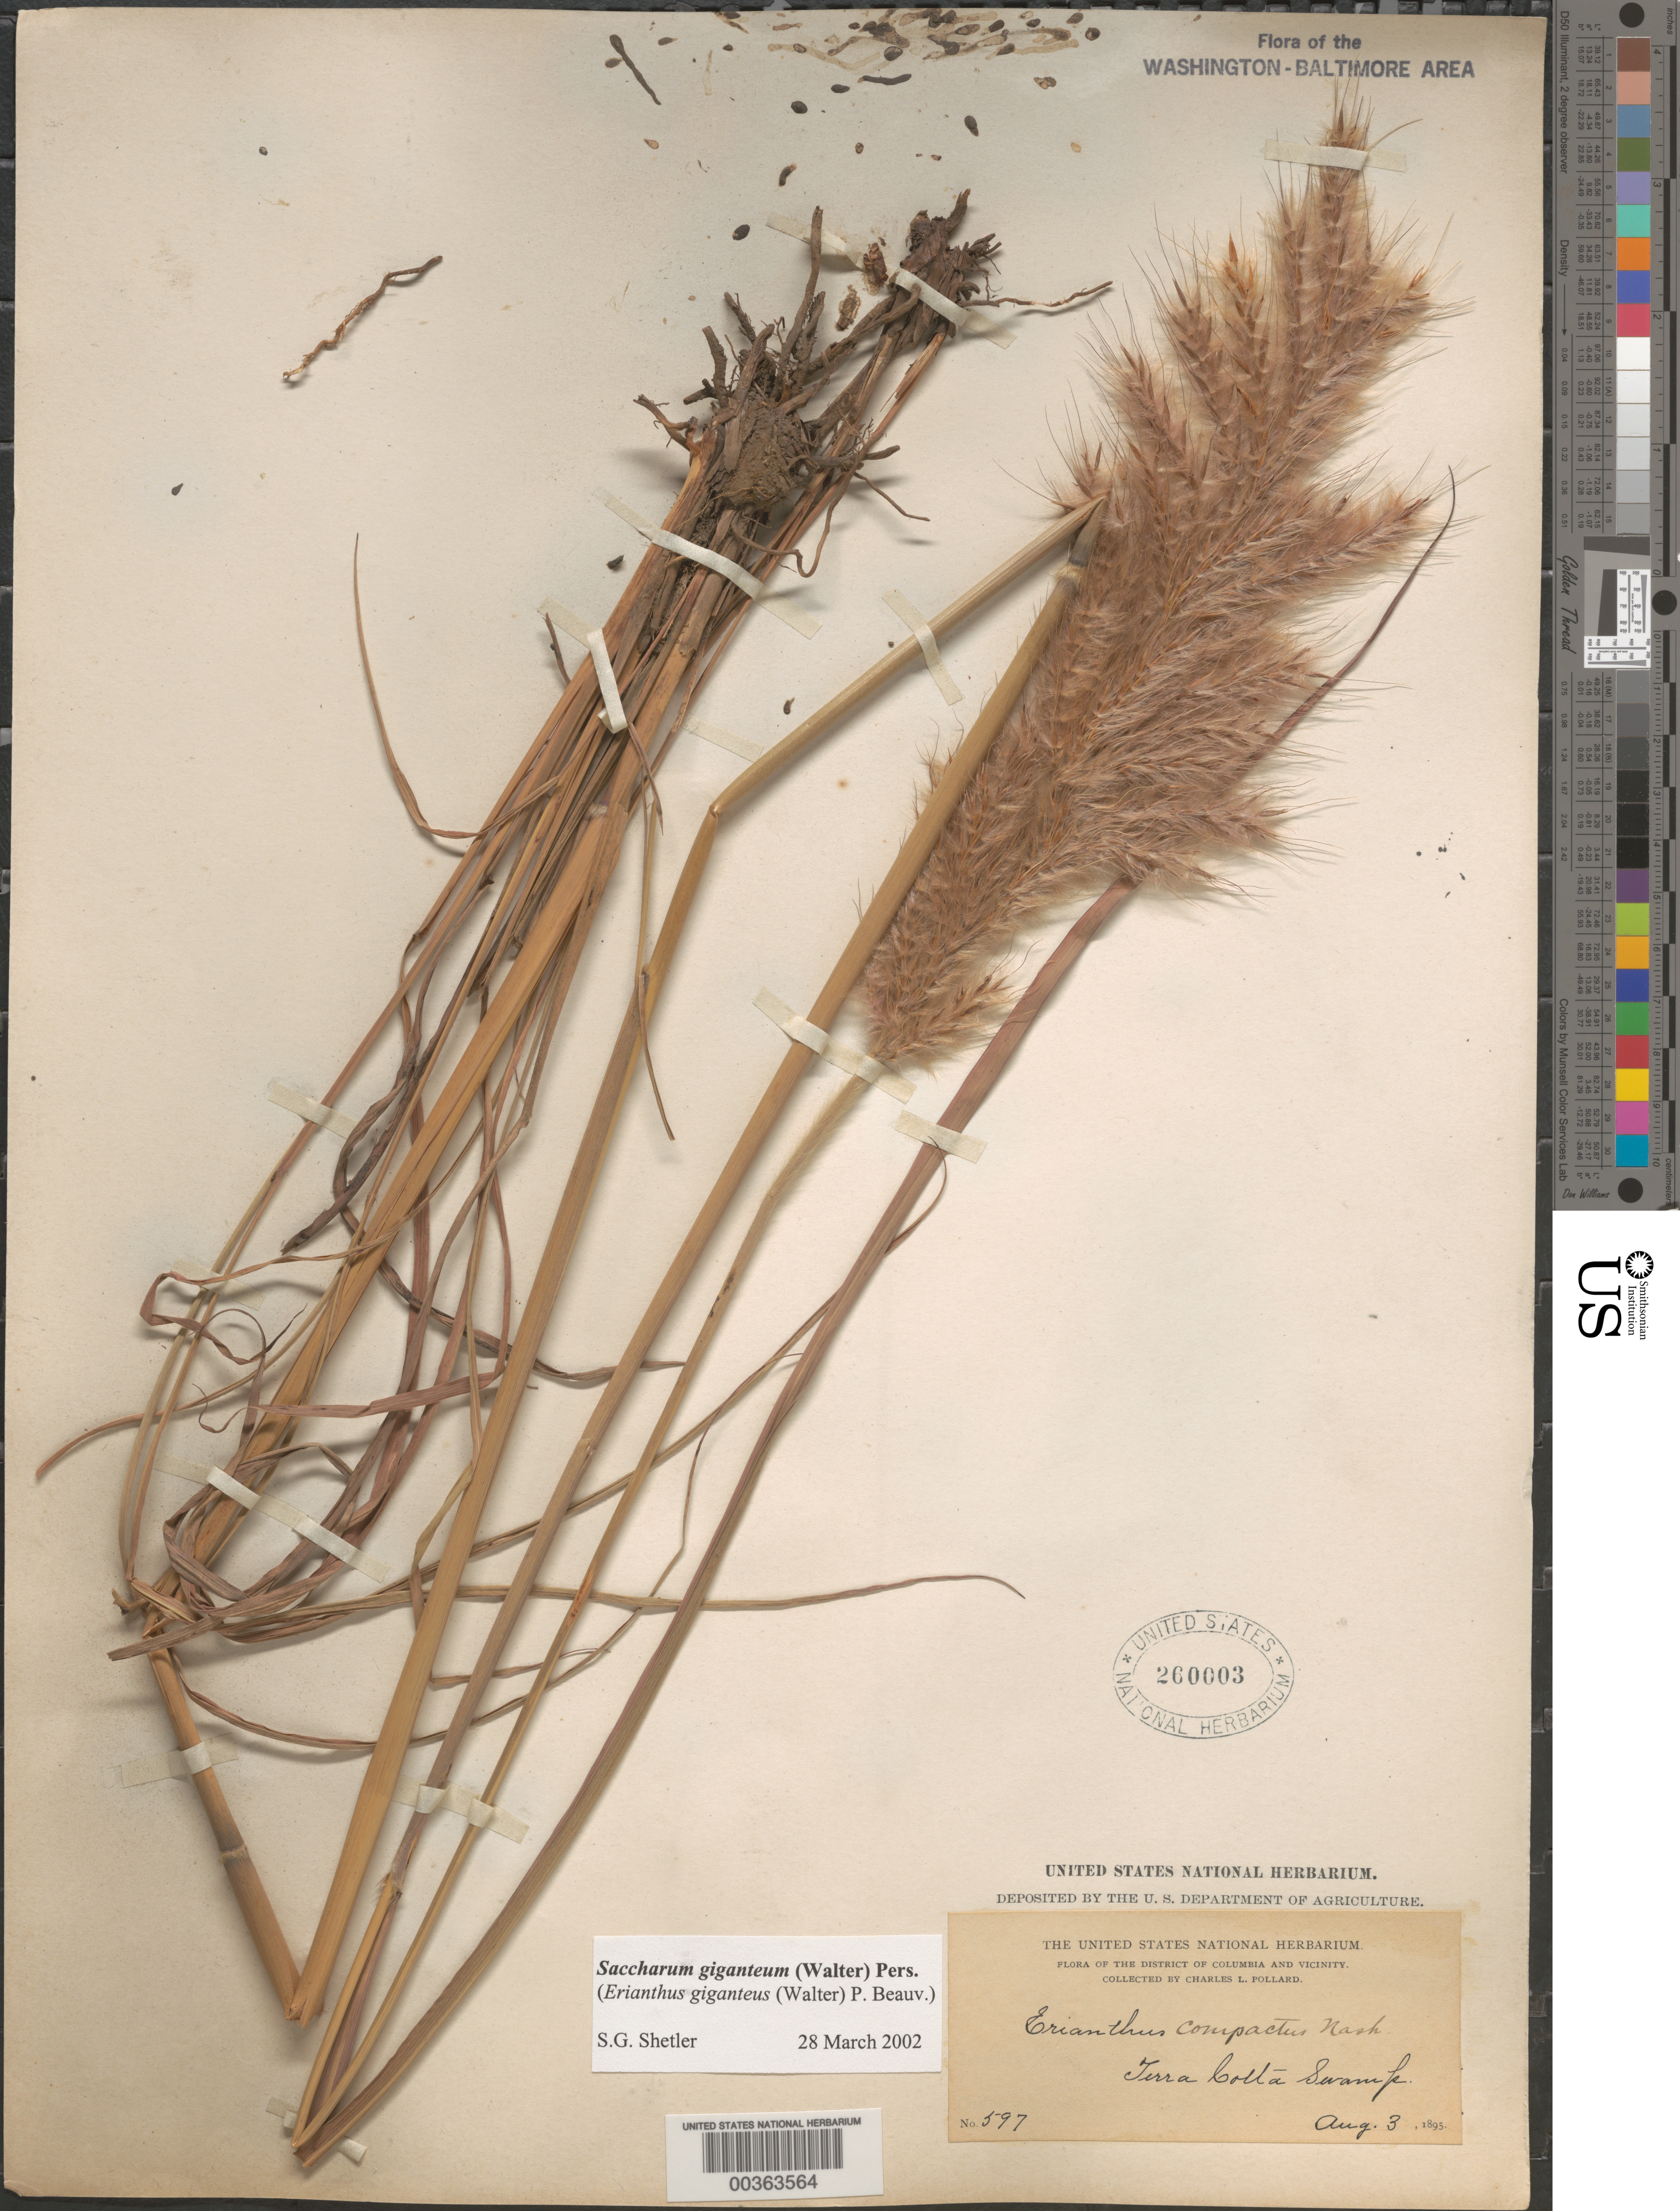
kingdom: Plantae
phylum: Tracheophyta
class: Liliopsida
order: Poales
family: Poaceae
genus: Erianthus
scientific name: Erianthus giganteus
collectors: C. L. Pollard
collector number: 597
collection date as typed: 03 Aug 1895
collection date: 1895-08-03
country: United States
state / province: District of Columbia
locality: Terra Cotta swamp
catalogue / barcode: US 260003